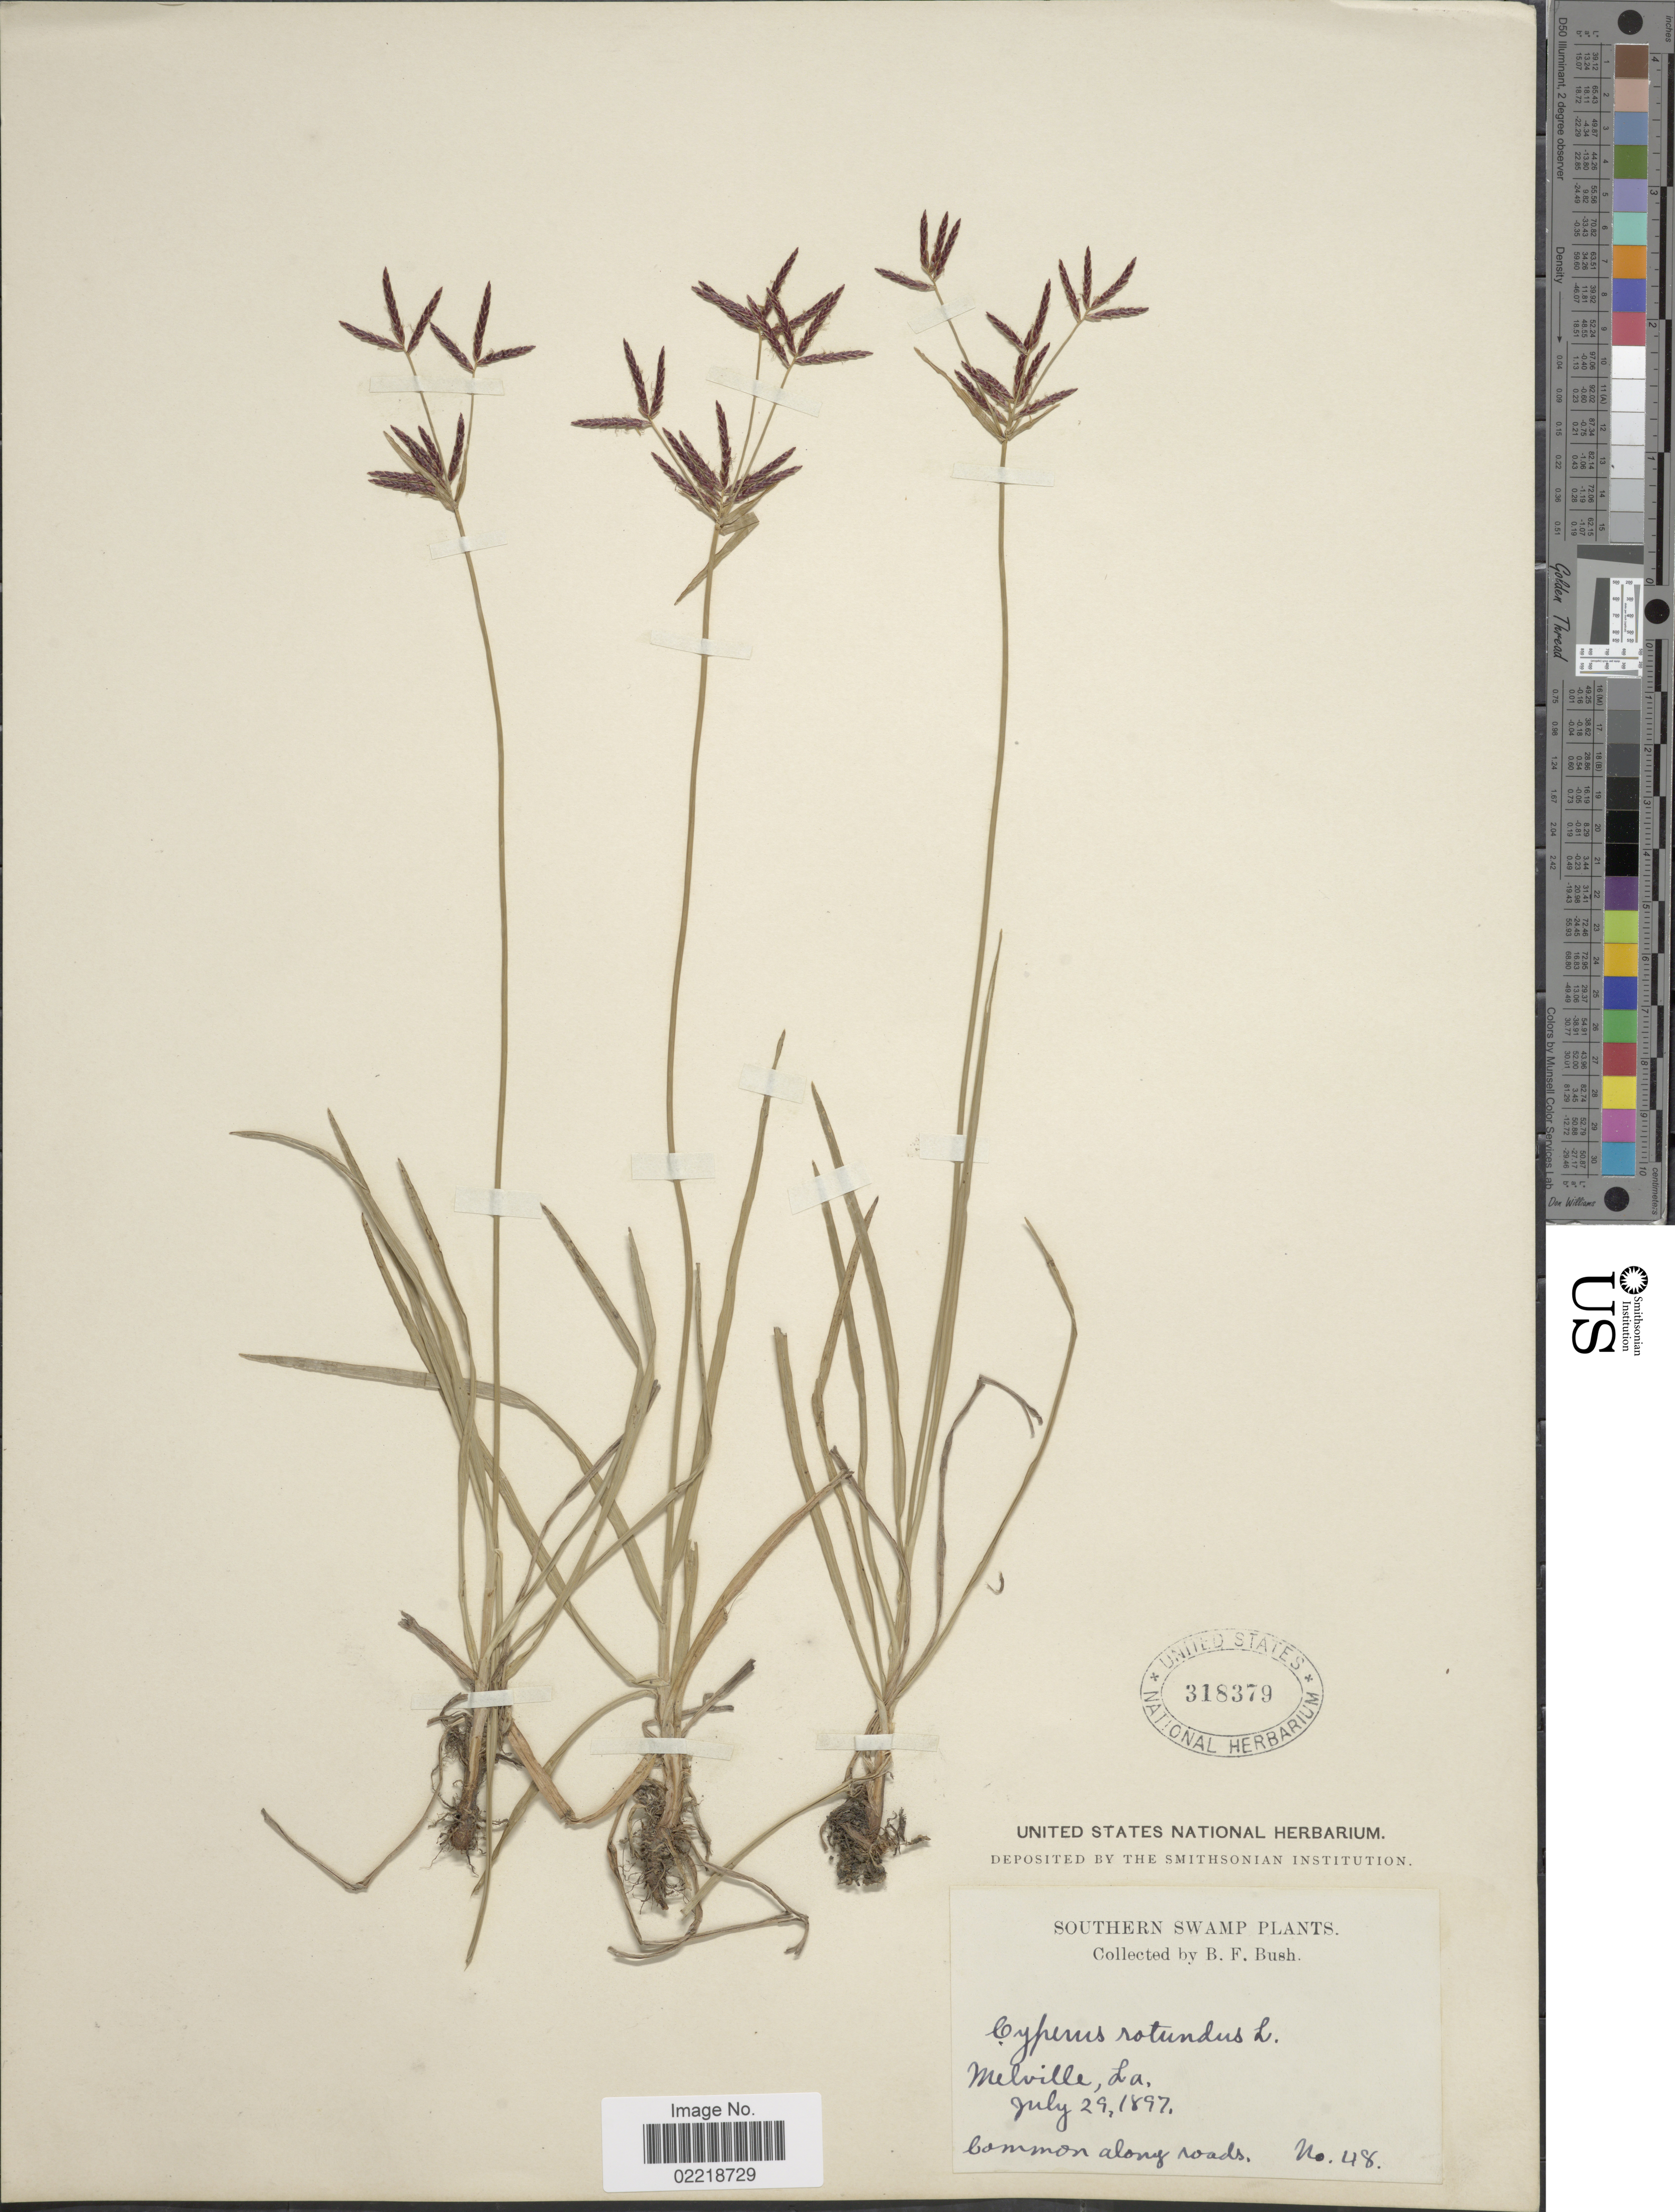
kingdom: Plantae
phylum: Tracheophyta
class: Liliopsida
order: Poales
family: Cyperaceae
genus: Cyperus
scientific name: Cyperus rotundus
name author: L.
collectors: B. F. Bush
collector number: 48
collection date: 1897-07-29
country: United States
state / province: Louisiana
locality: Southern Swamp. Melville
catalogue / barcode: US 318379